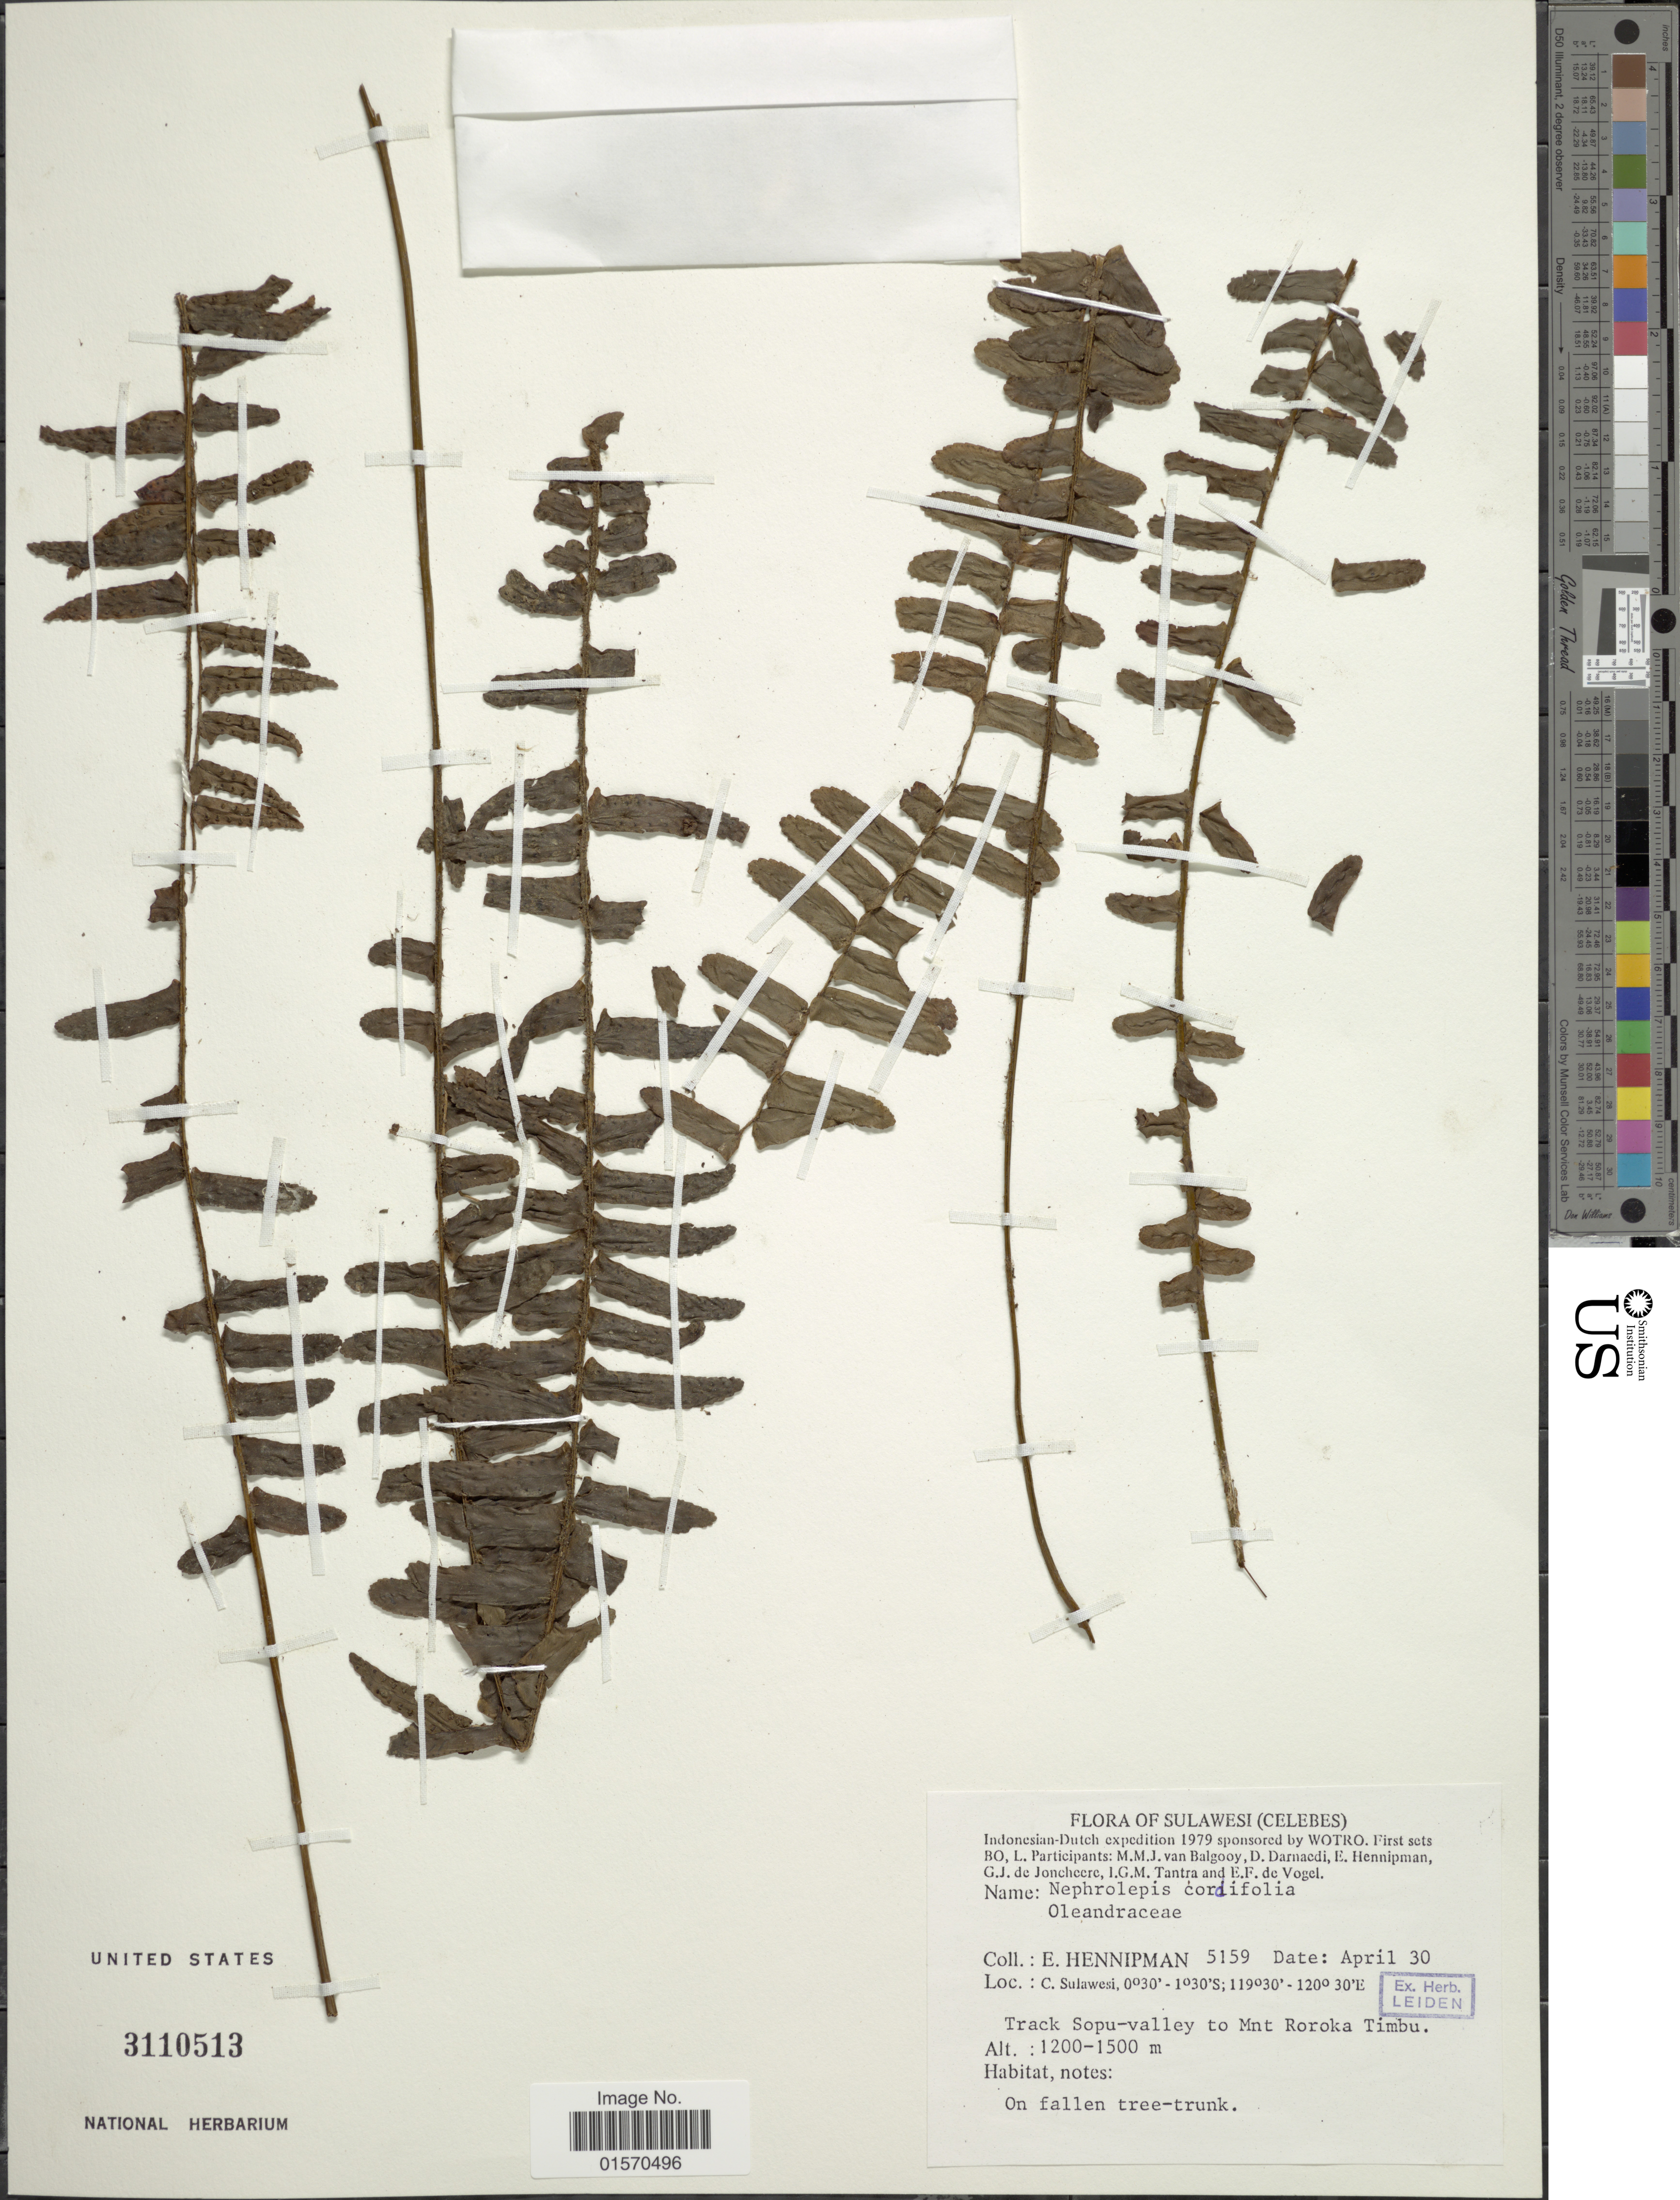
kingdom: Plantae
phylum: Tracheophyta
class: Polypodiopsida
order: Polypodiales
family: Nephrolepidaceae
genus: Nephrolepis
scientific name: Nephrolepis cordifolia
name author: (L.) C. Presl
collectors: E. Hennipman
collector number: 5159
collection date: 1979-04-30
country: Indonesia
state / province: Sulawesi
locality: Sulawesi (Celebes). C. Sulawesi, Sopu-valley to Mnt Roroka Timbu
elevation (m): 1200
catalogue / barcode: US 3110513